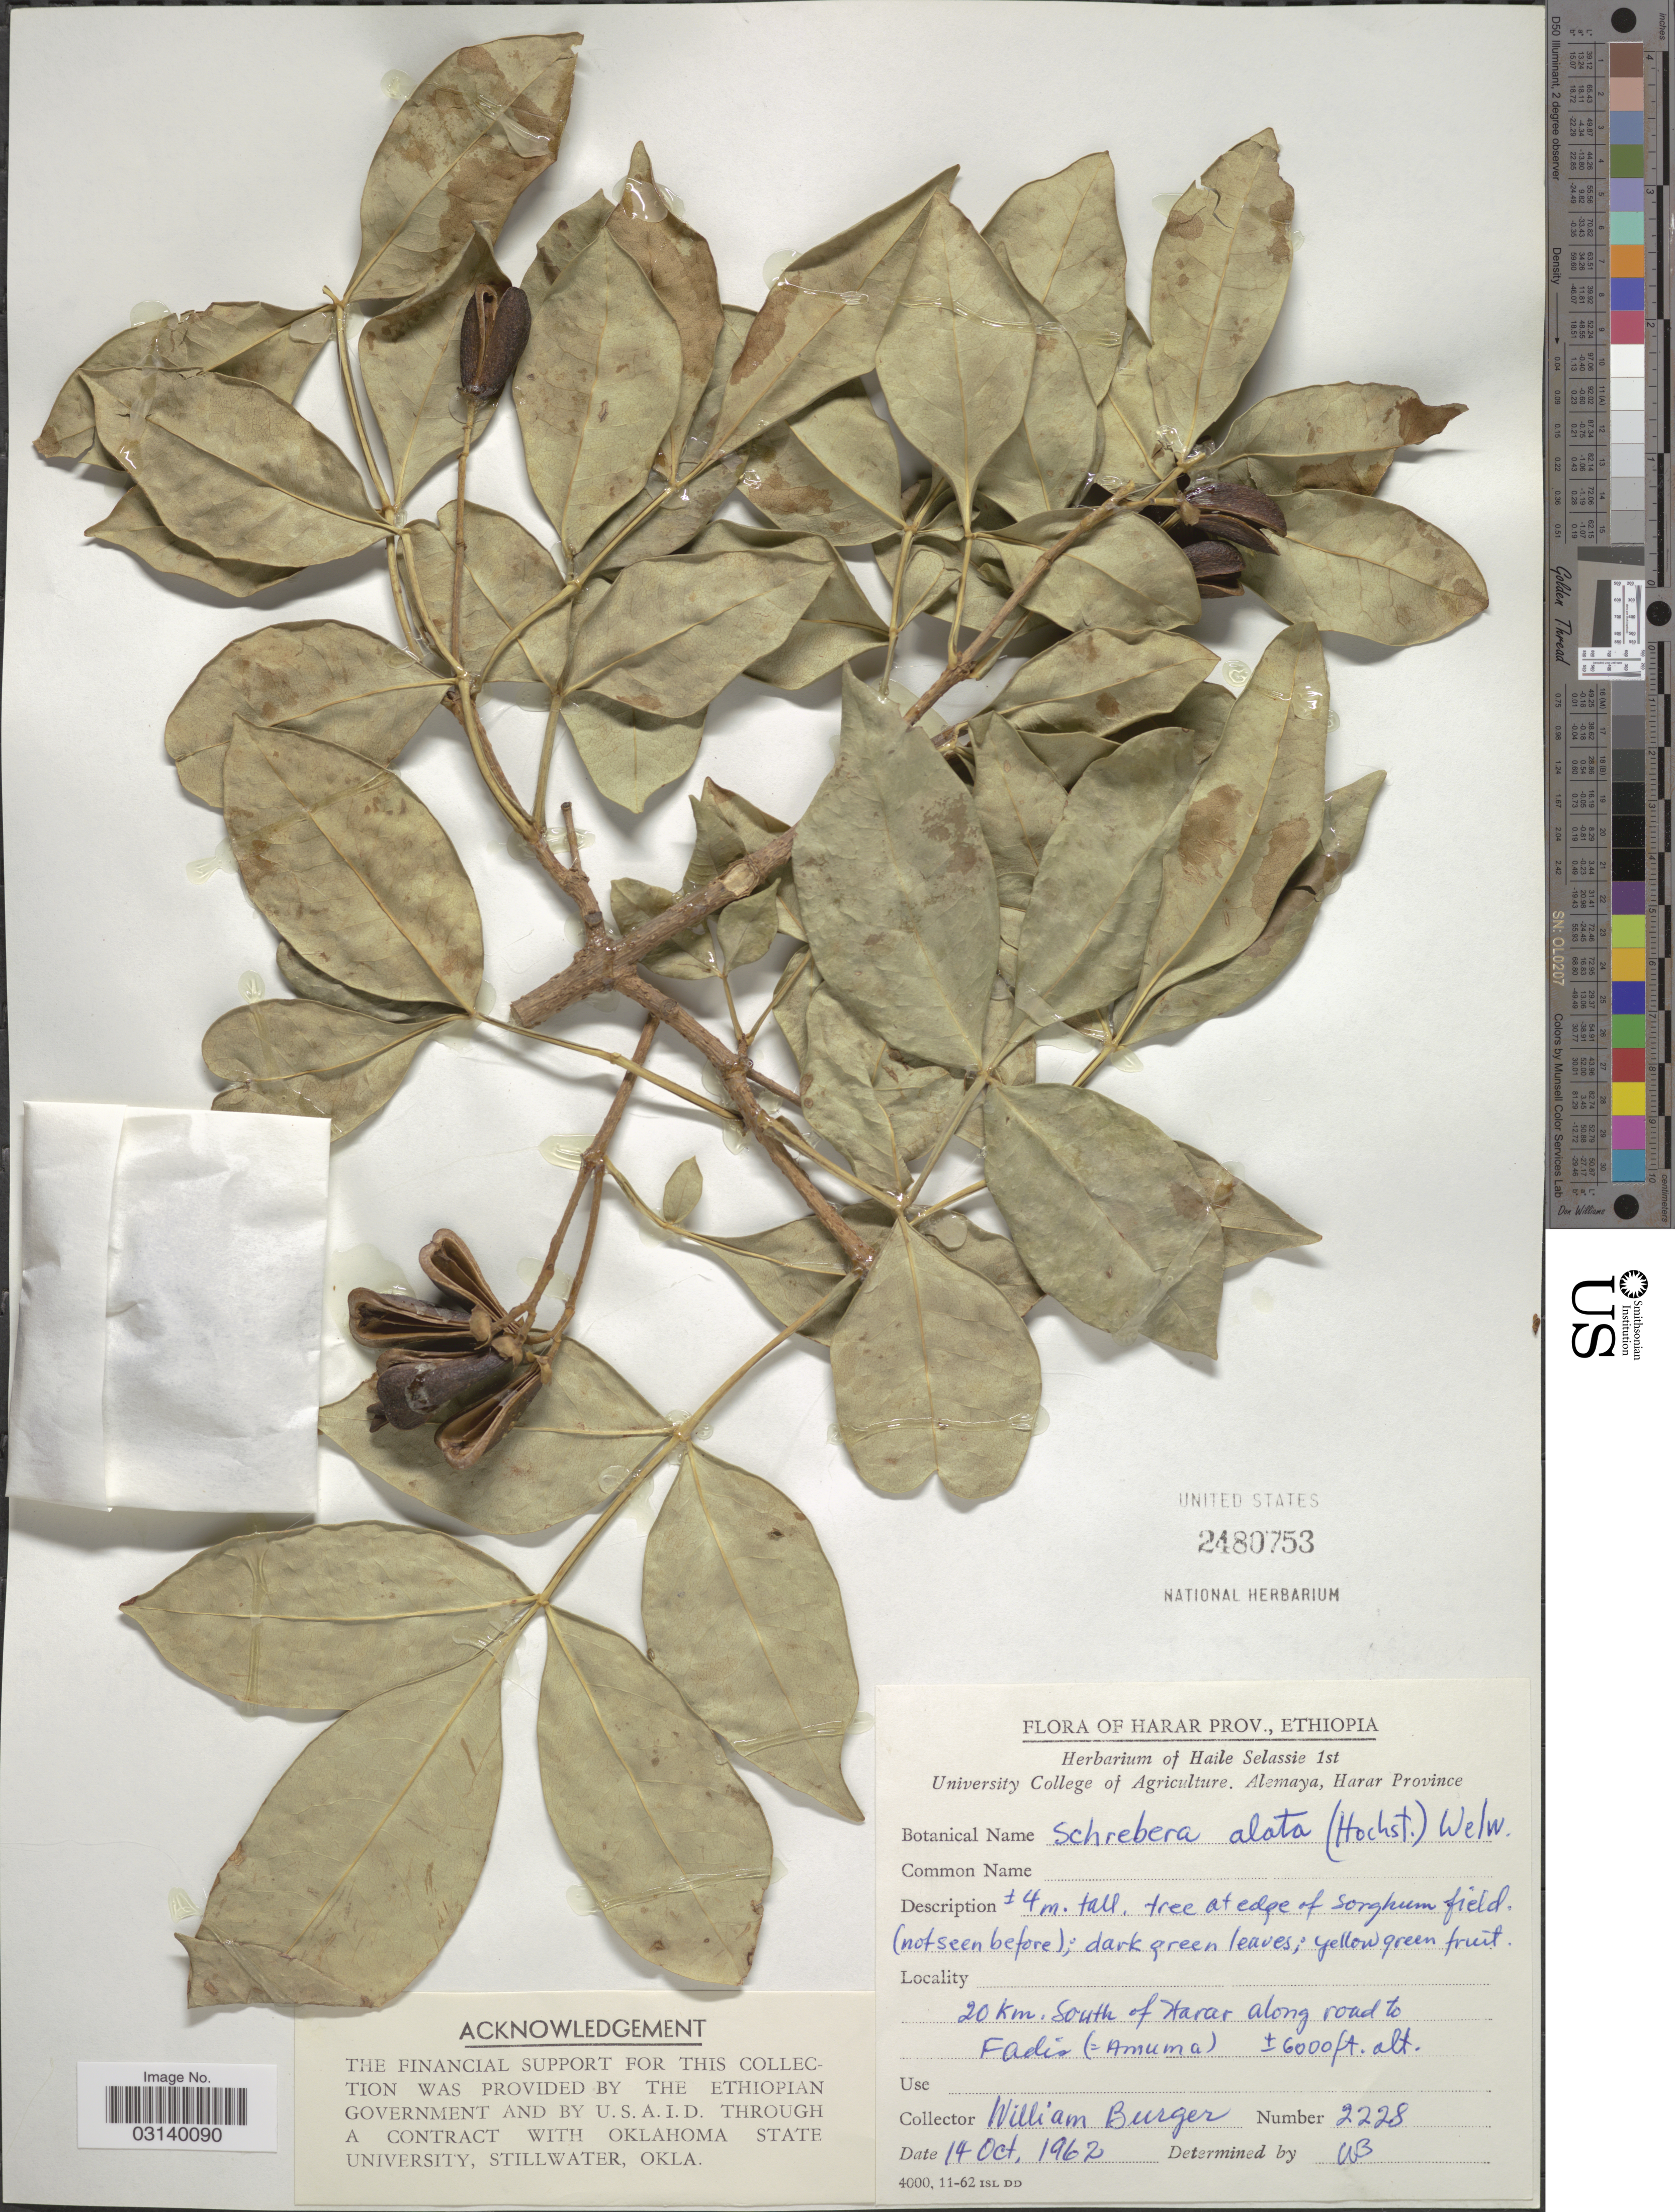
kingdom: Plantae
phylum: Tracheophyta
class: Magnoliopsida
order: Lamiales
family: Oleaceae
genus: Schrebera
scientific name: Schrebera alata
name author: (Hochst.) Welw.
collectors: W. Burger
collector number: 2228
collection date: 1962-10-14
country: Ethiopia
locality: Harar Prov. 20 km. South of Harar along road to Fadis (=Amuma).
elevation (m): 1829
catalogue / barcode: US 2480753